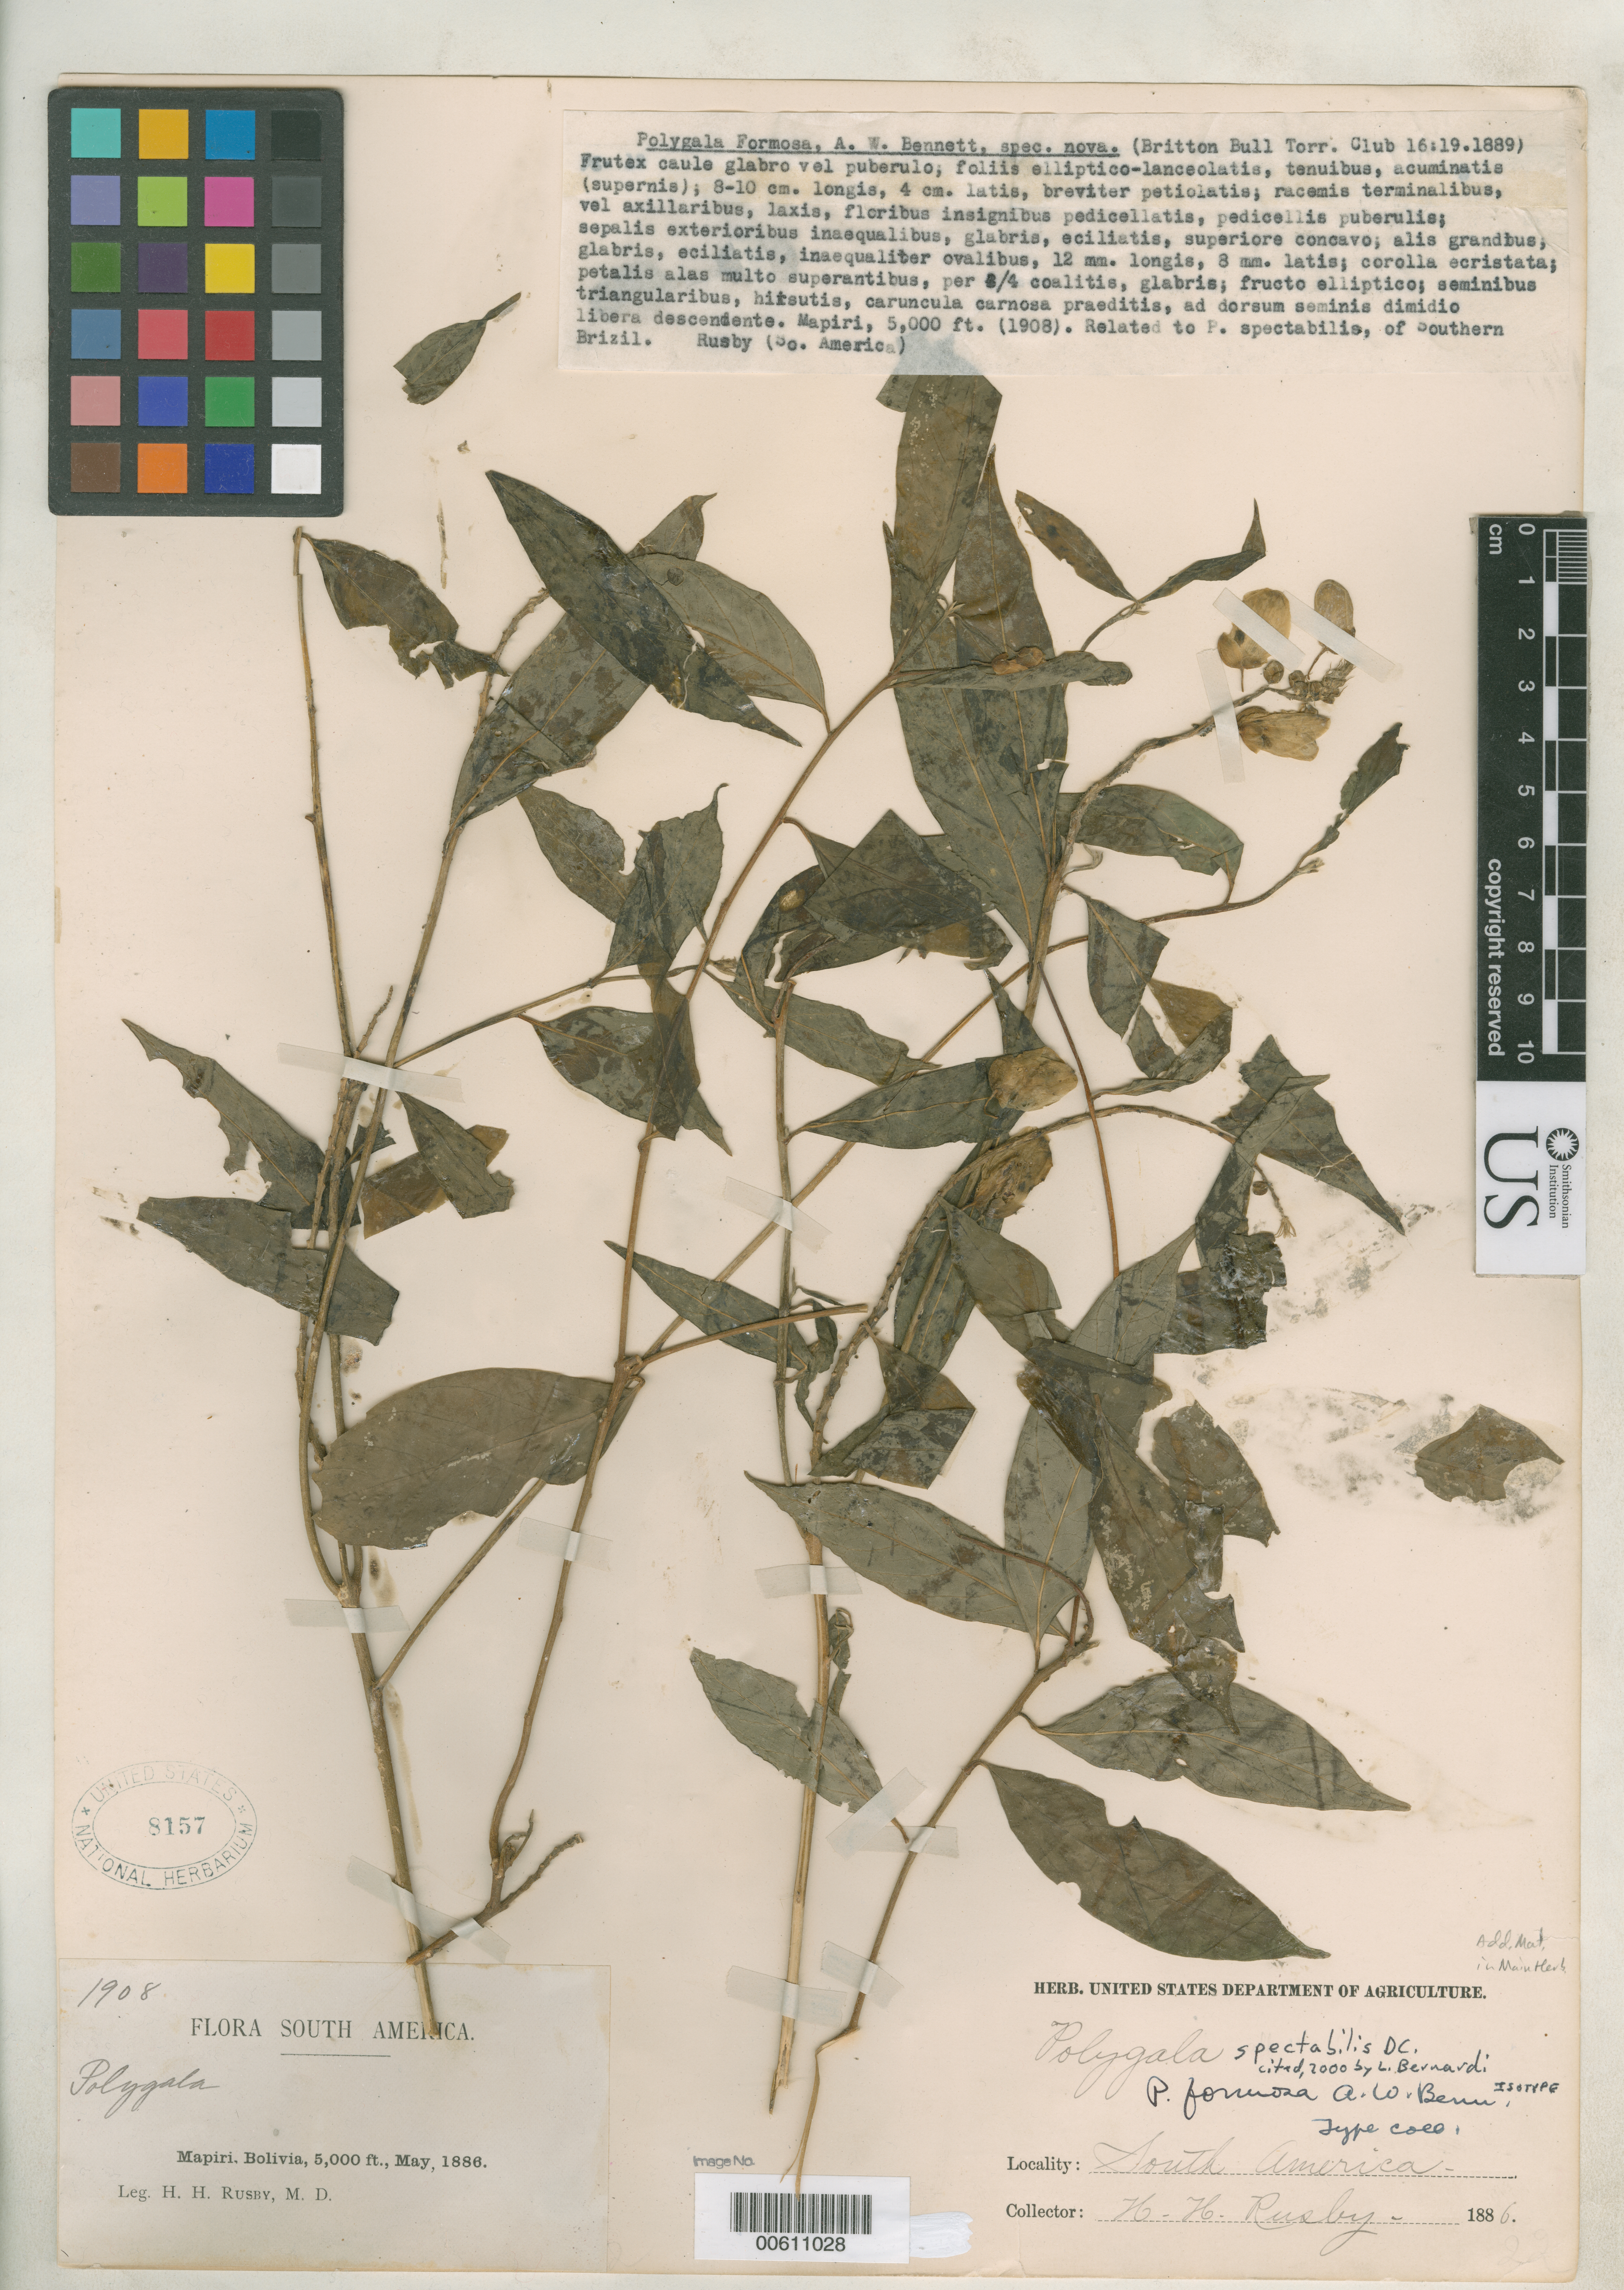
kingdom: Plantae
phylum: Tracheophyta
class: Magnoliopsida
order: Fabales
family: Polygalaceae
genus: Polygala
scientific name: Polygala formosa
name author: A.W. Benn.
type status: Isotype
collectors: H. H. Rusby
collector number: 1908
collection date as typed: May, 1886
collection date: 1886-05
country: Bolivia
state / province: La Páz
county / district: Larecaja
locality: Mapiri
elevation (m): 1524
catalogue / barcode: US 8517